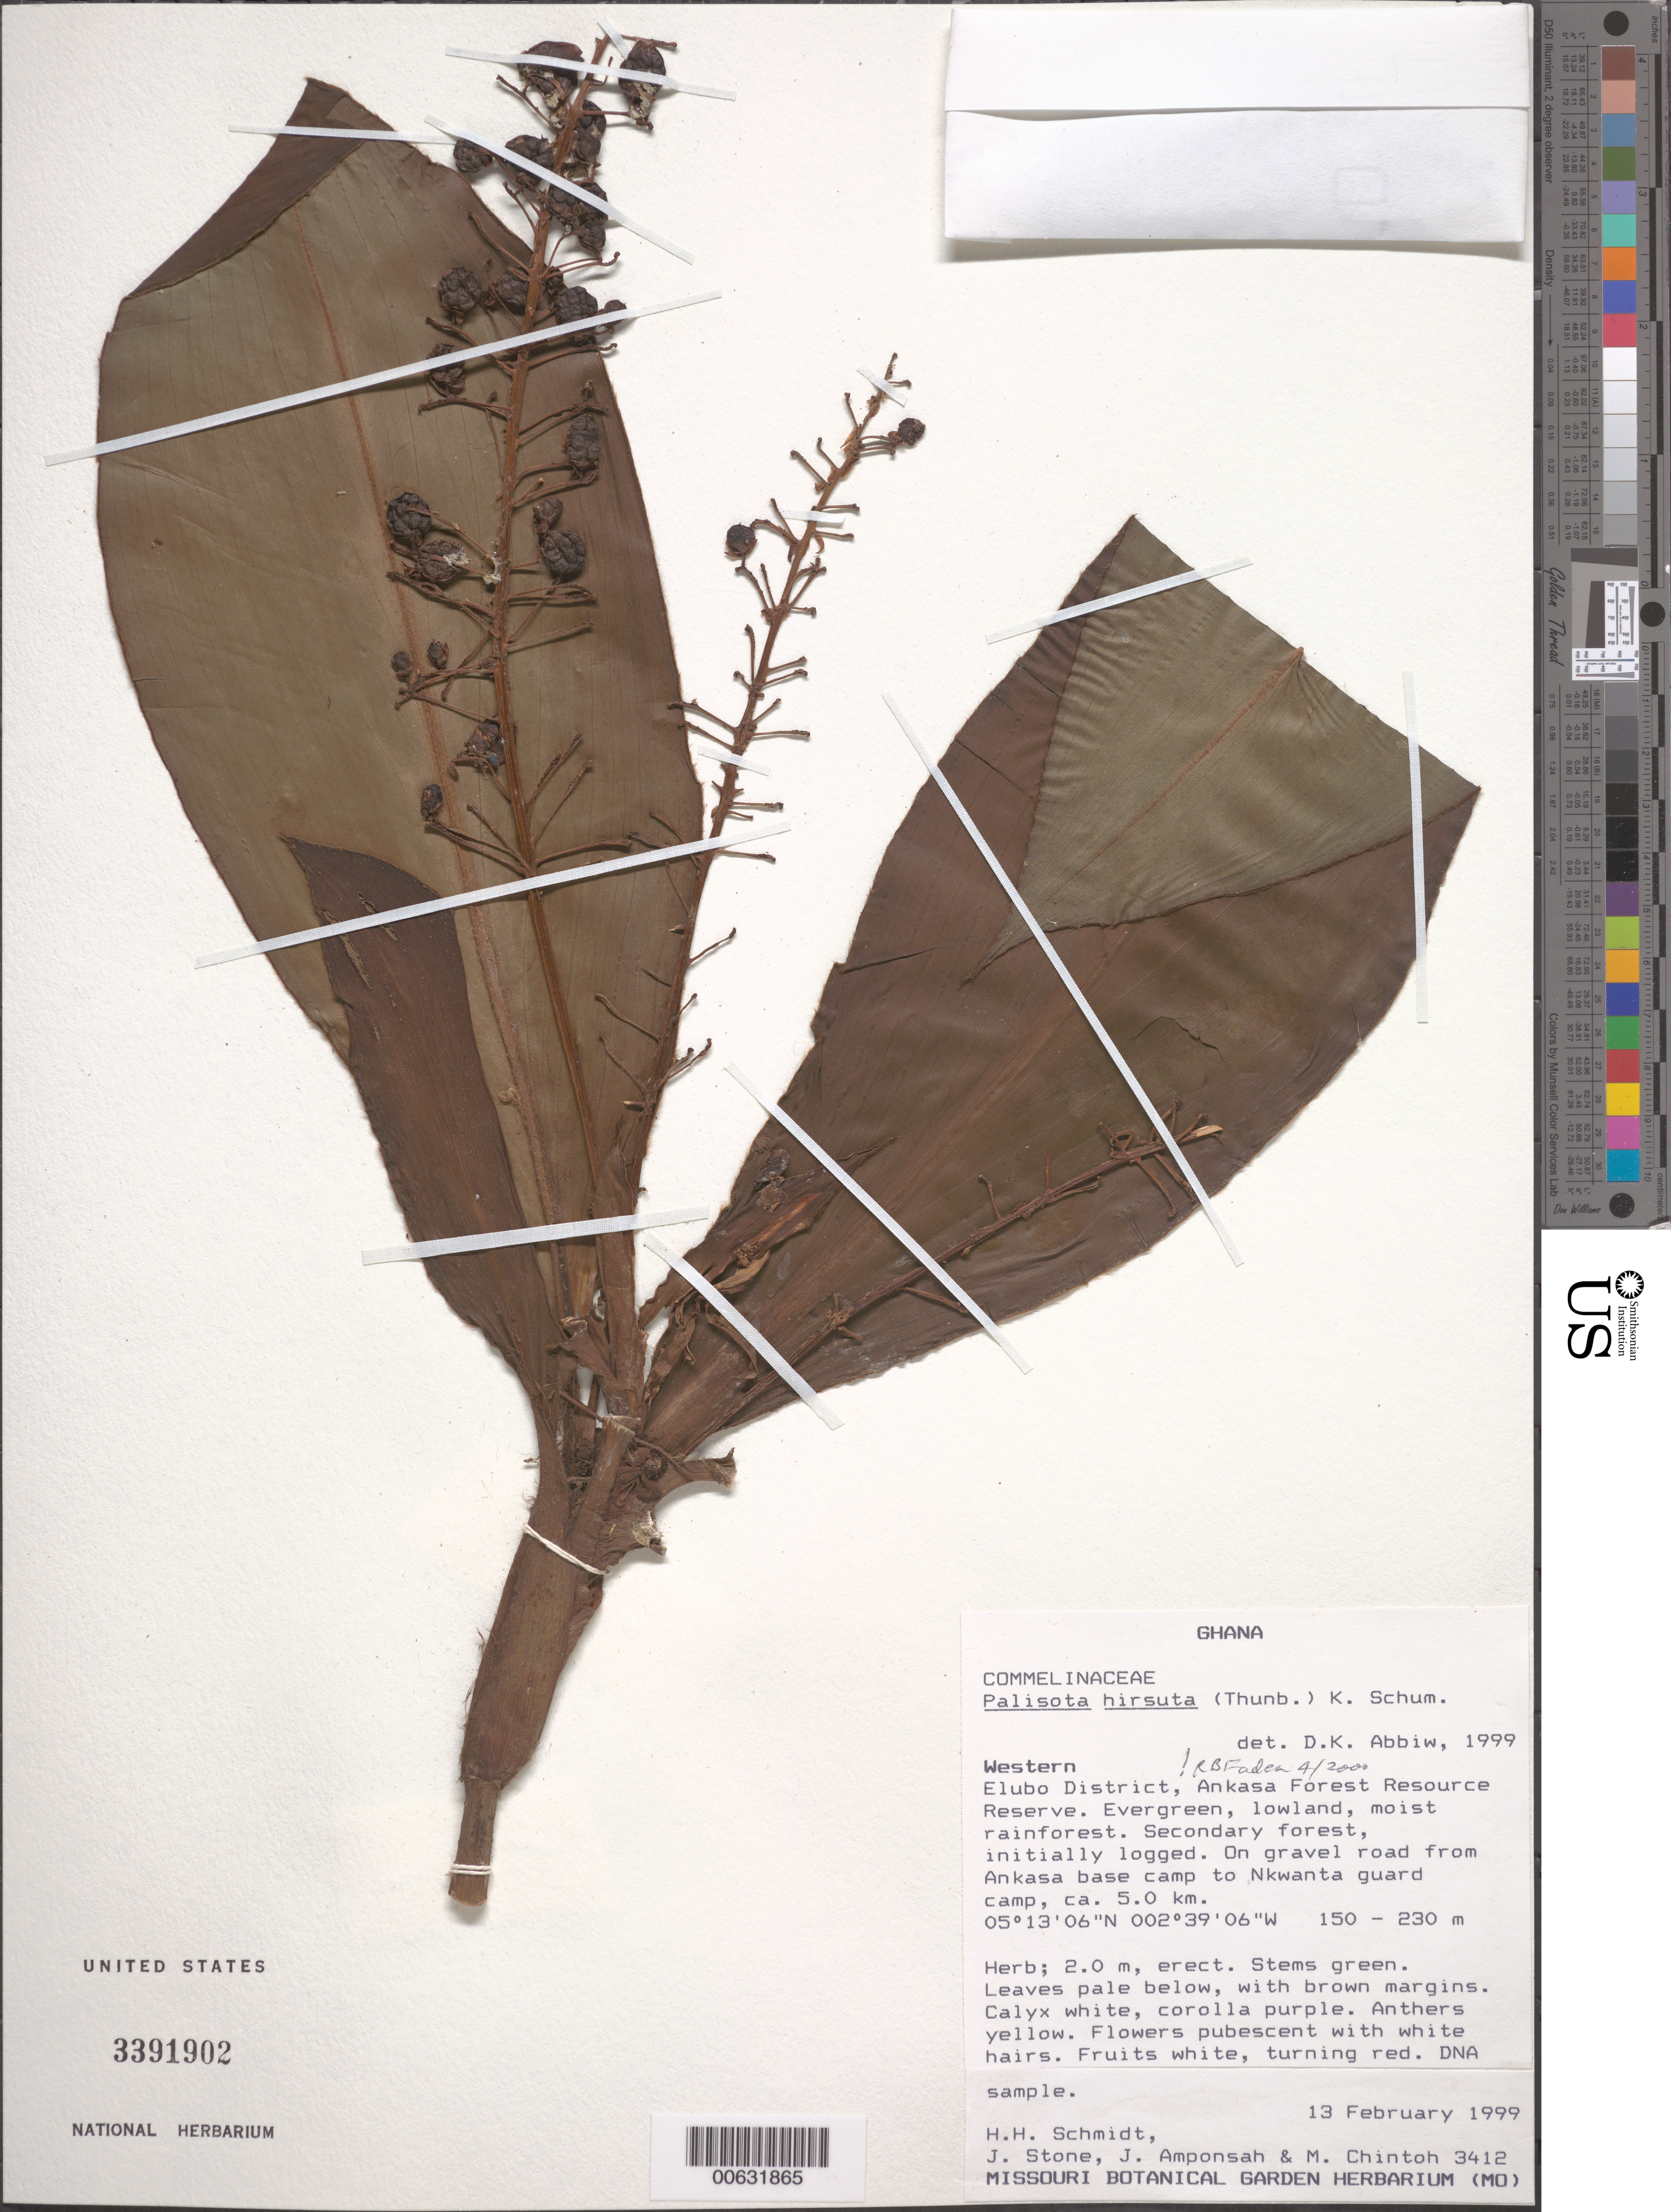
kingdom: Plantae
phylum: Tracheophyta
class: Liliopsida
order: Commelinales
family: Commelinaceae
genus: Palisota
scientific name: Palisota hirsuta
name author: (Thunb.) K. Schum.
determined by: Faden, Robert B., (US), Smithsonian Institution - National Museum of Natural History (UNITED STATES)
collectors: H. H. Schmidt, J. Stone, J. Amponsah & M. Chintoh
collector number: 3412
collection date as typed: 12 Feb 1999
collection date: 1999-02-12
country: Ghana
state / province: Western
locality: Elubo dist., ankasa forest resource reserve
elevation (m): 150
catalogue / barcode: US 3391902